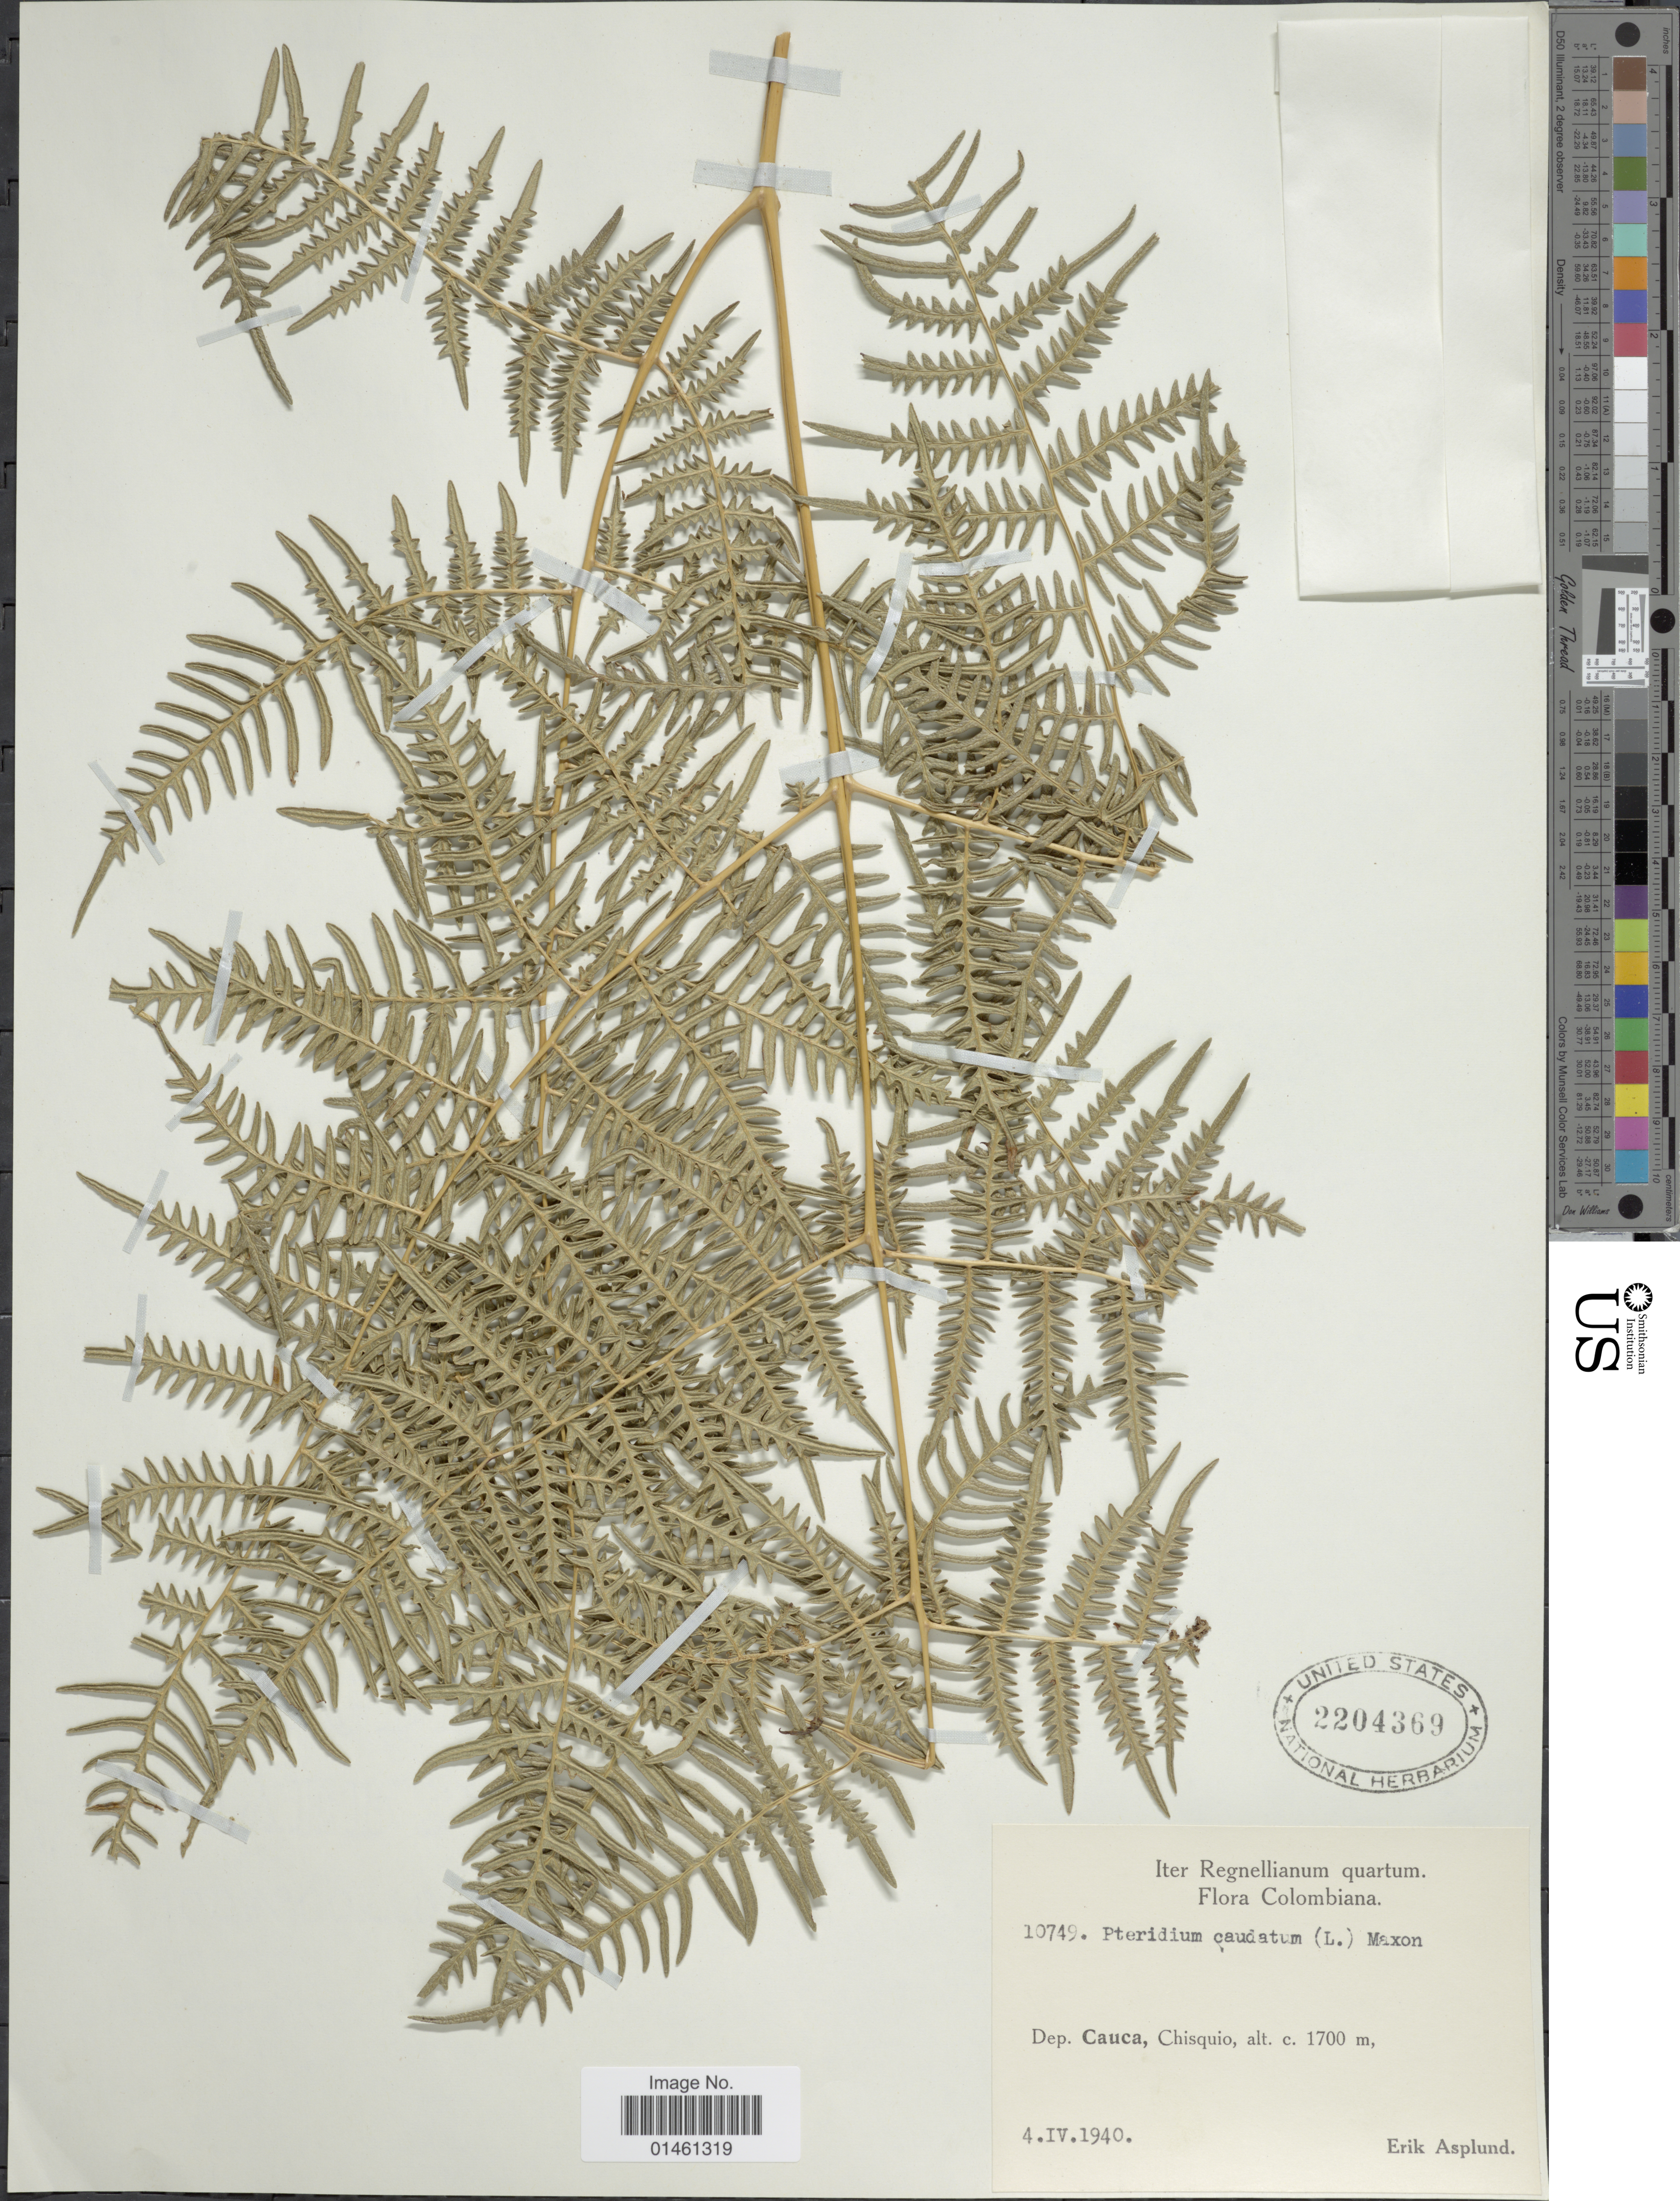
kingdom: Plantae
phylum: Tracheophyta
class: Polypodiopsida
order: Polypodiales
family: Dennstaedtiaceae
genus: Pteridium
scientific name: Pteridium caudatum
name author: (L.) Maxon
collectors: E. Asplund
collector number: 10749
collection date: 1940-04-04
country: Colombia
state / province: Cauca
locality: Dep. Cauca, Chisquio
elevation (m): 1700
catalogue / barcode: US 2204369